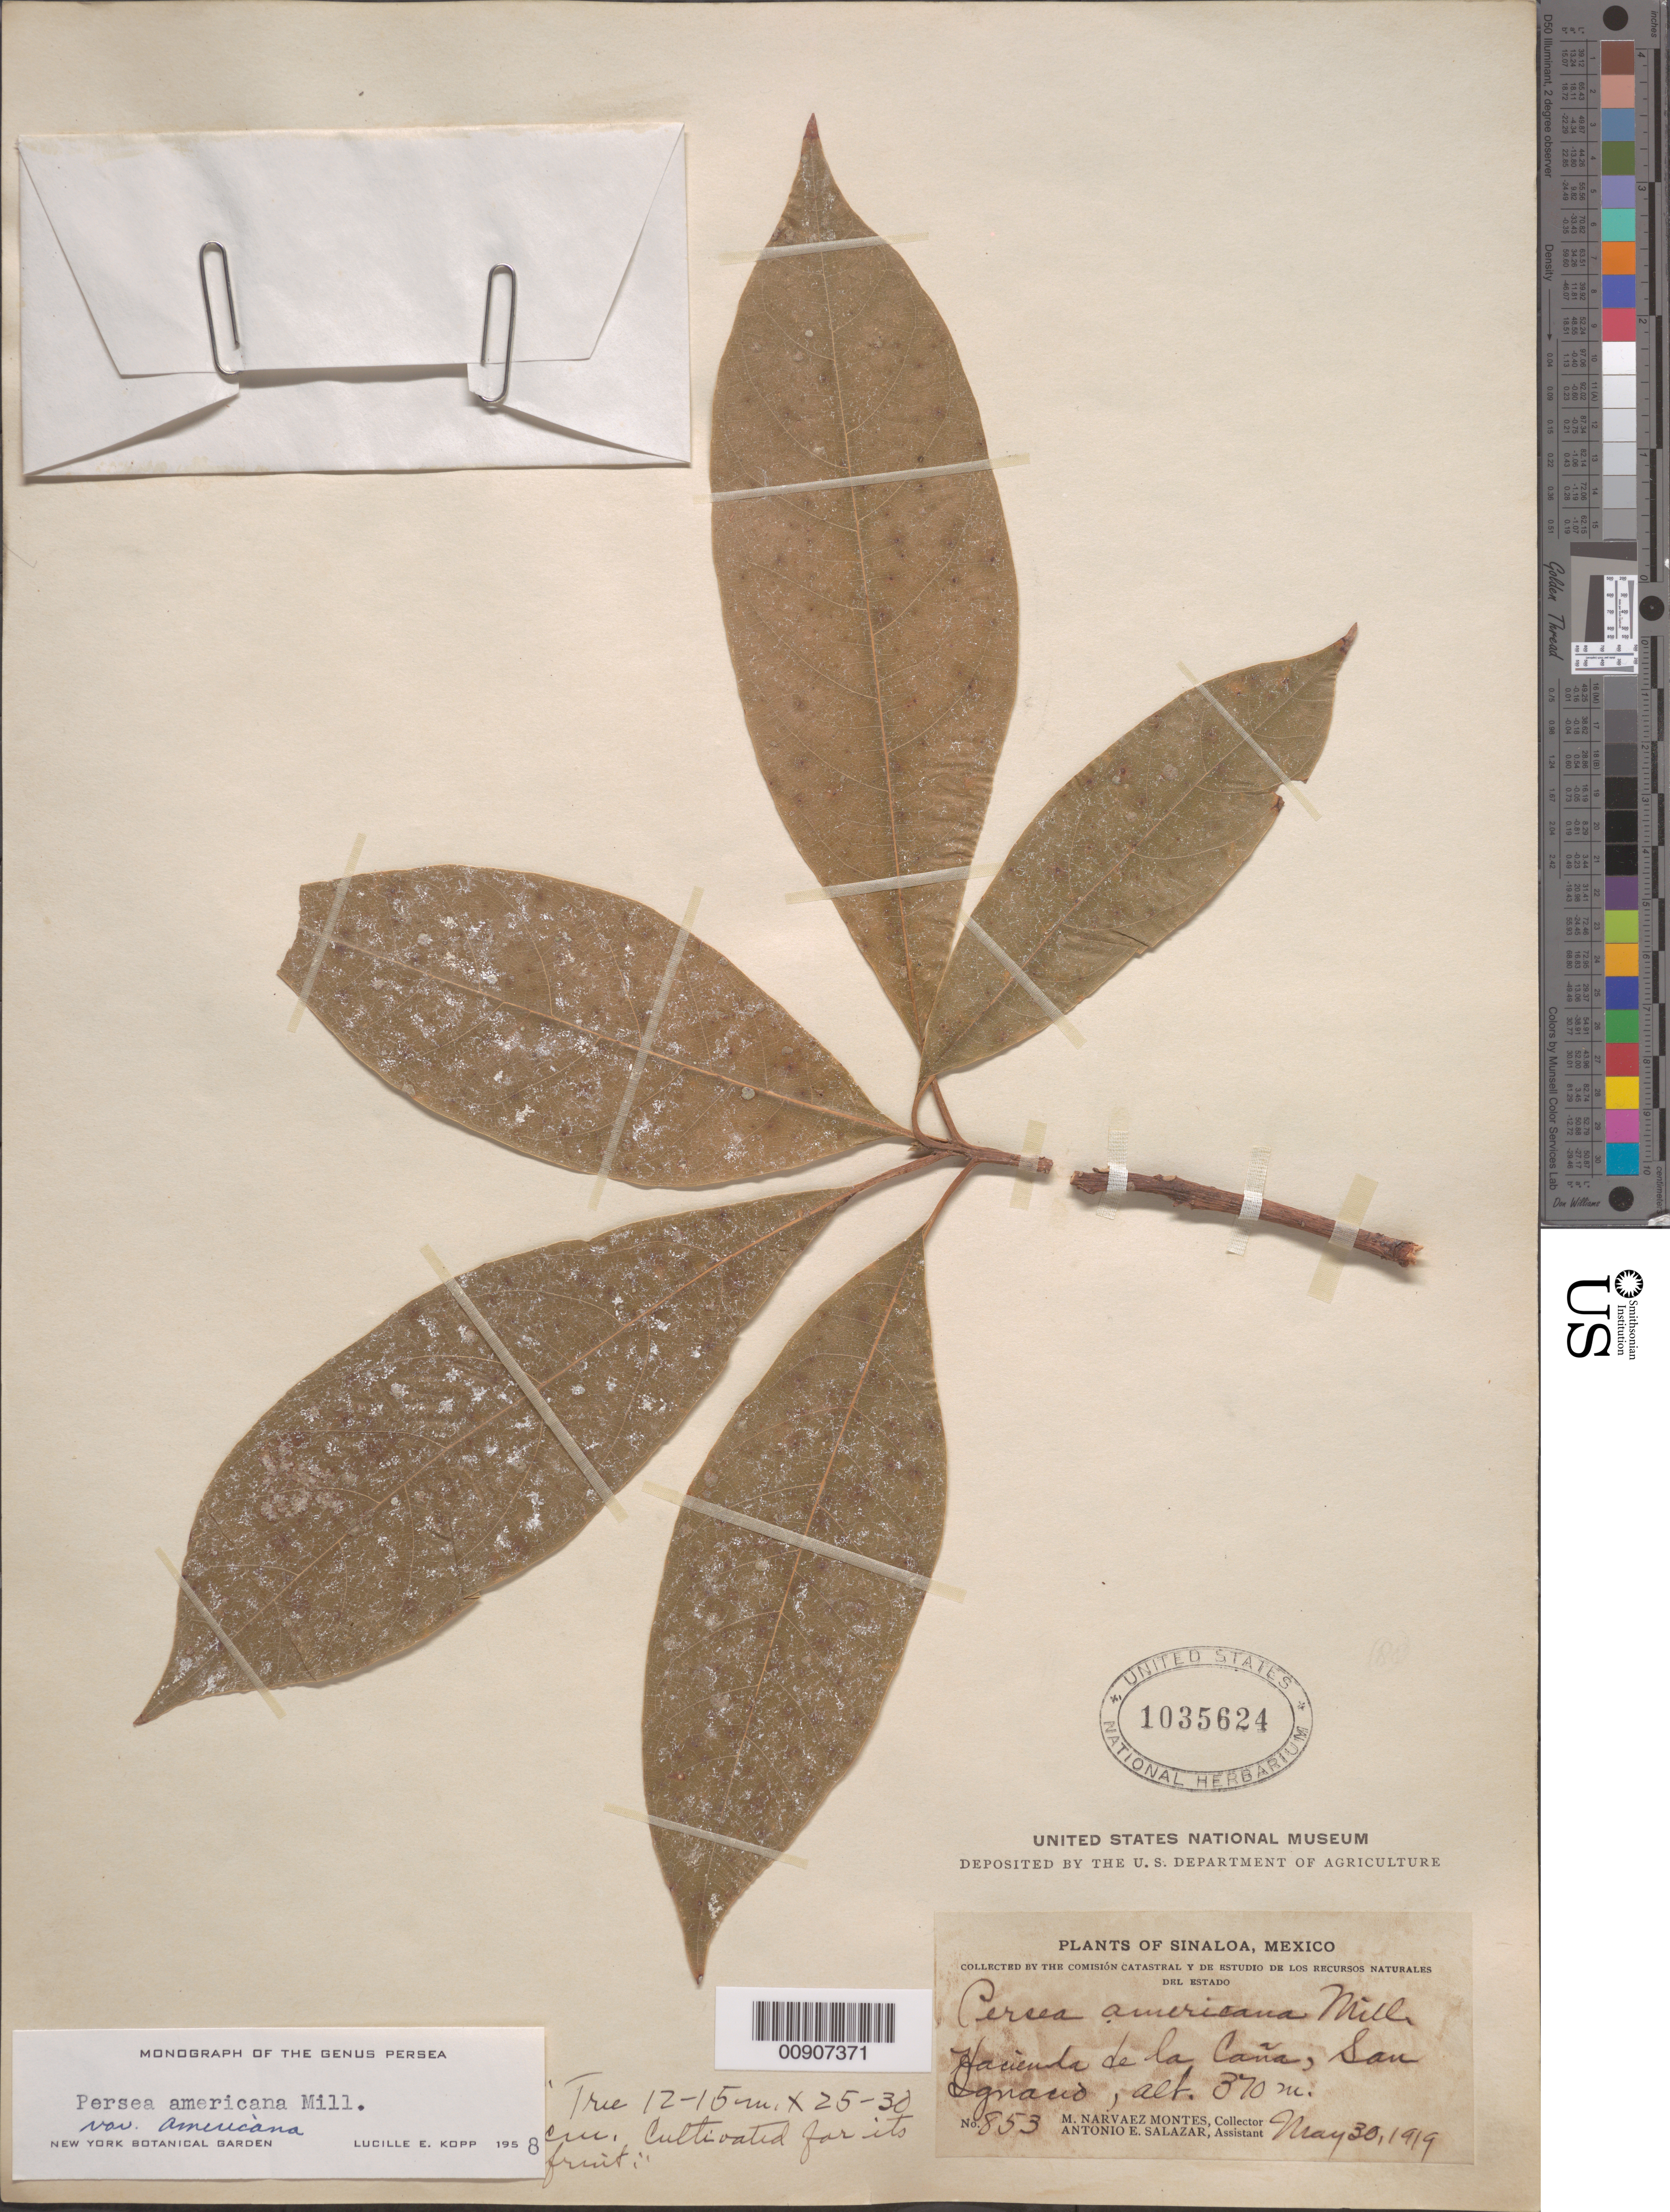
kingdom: Plantae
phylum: Tracheophyta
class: Magnoliopsida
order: Laurales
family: Lauraceae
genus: Persea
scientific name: Persea americana var. americana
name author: Mill.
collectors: M. Narvaez-Montes & A. E. Salazar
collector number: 853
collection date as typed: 30 May 1919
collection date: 1919-05-30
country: Mexico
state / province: Sinaloa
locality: Sinaloa: Hacienda de la Caña, San Ignacio.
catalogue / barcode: US 1035624